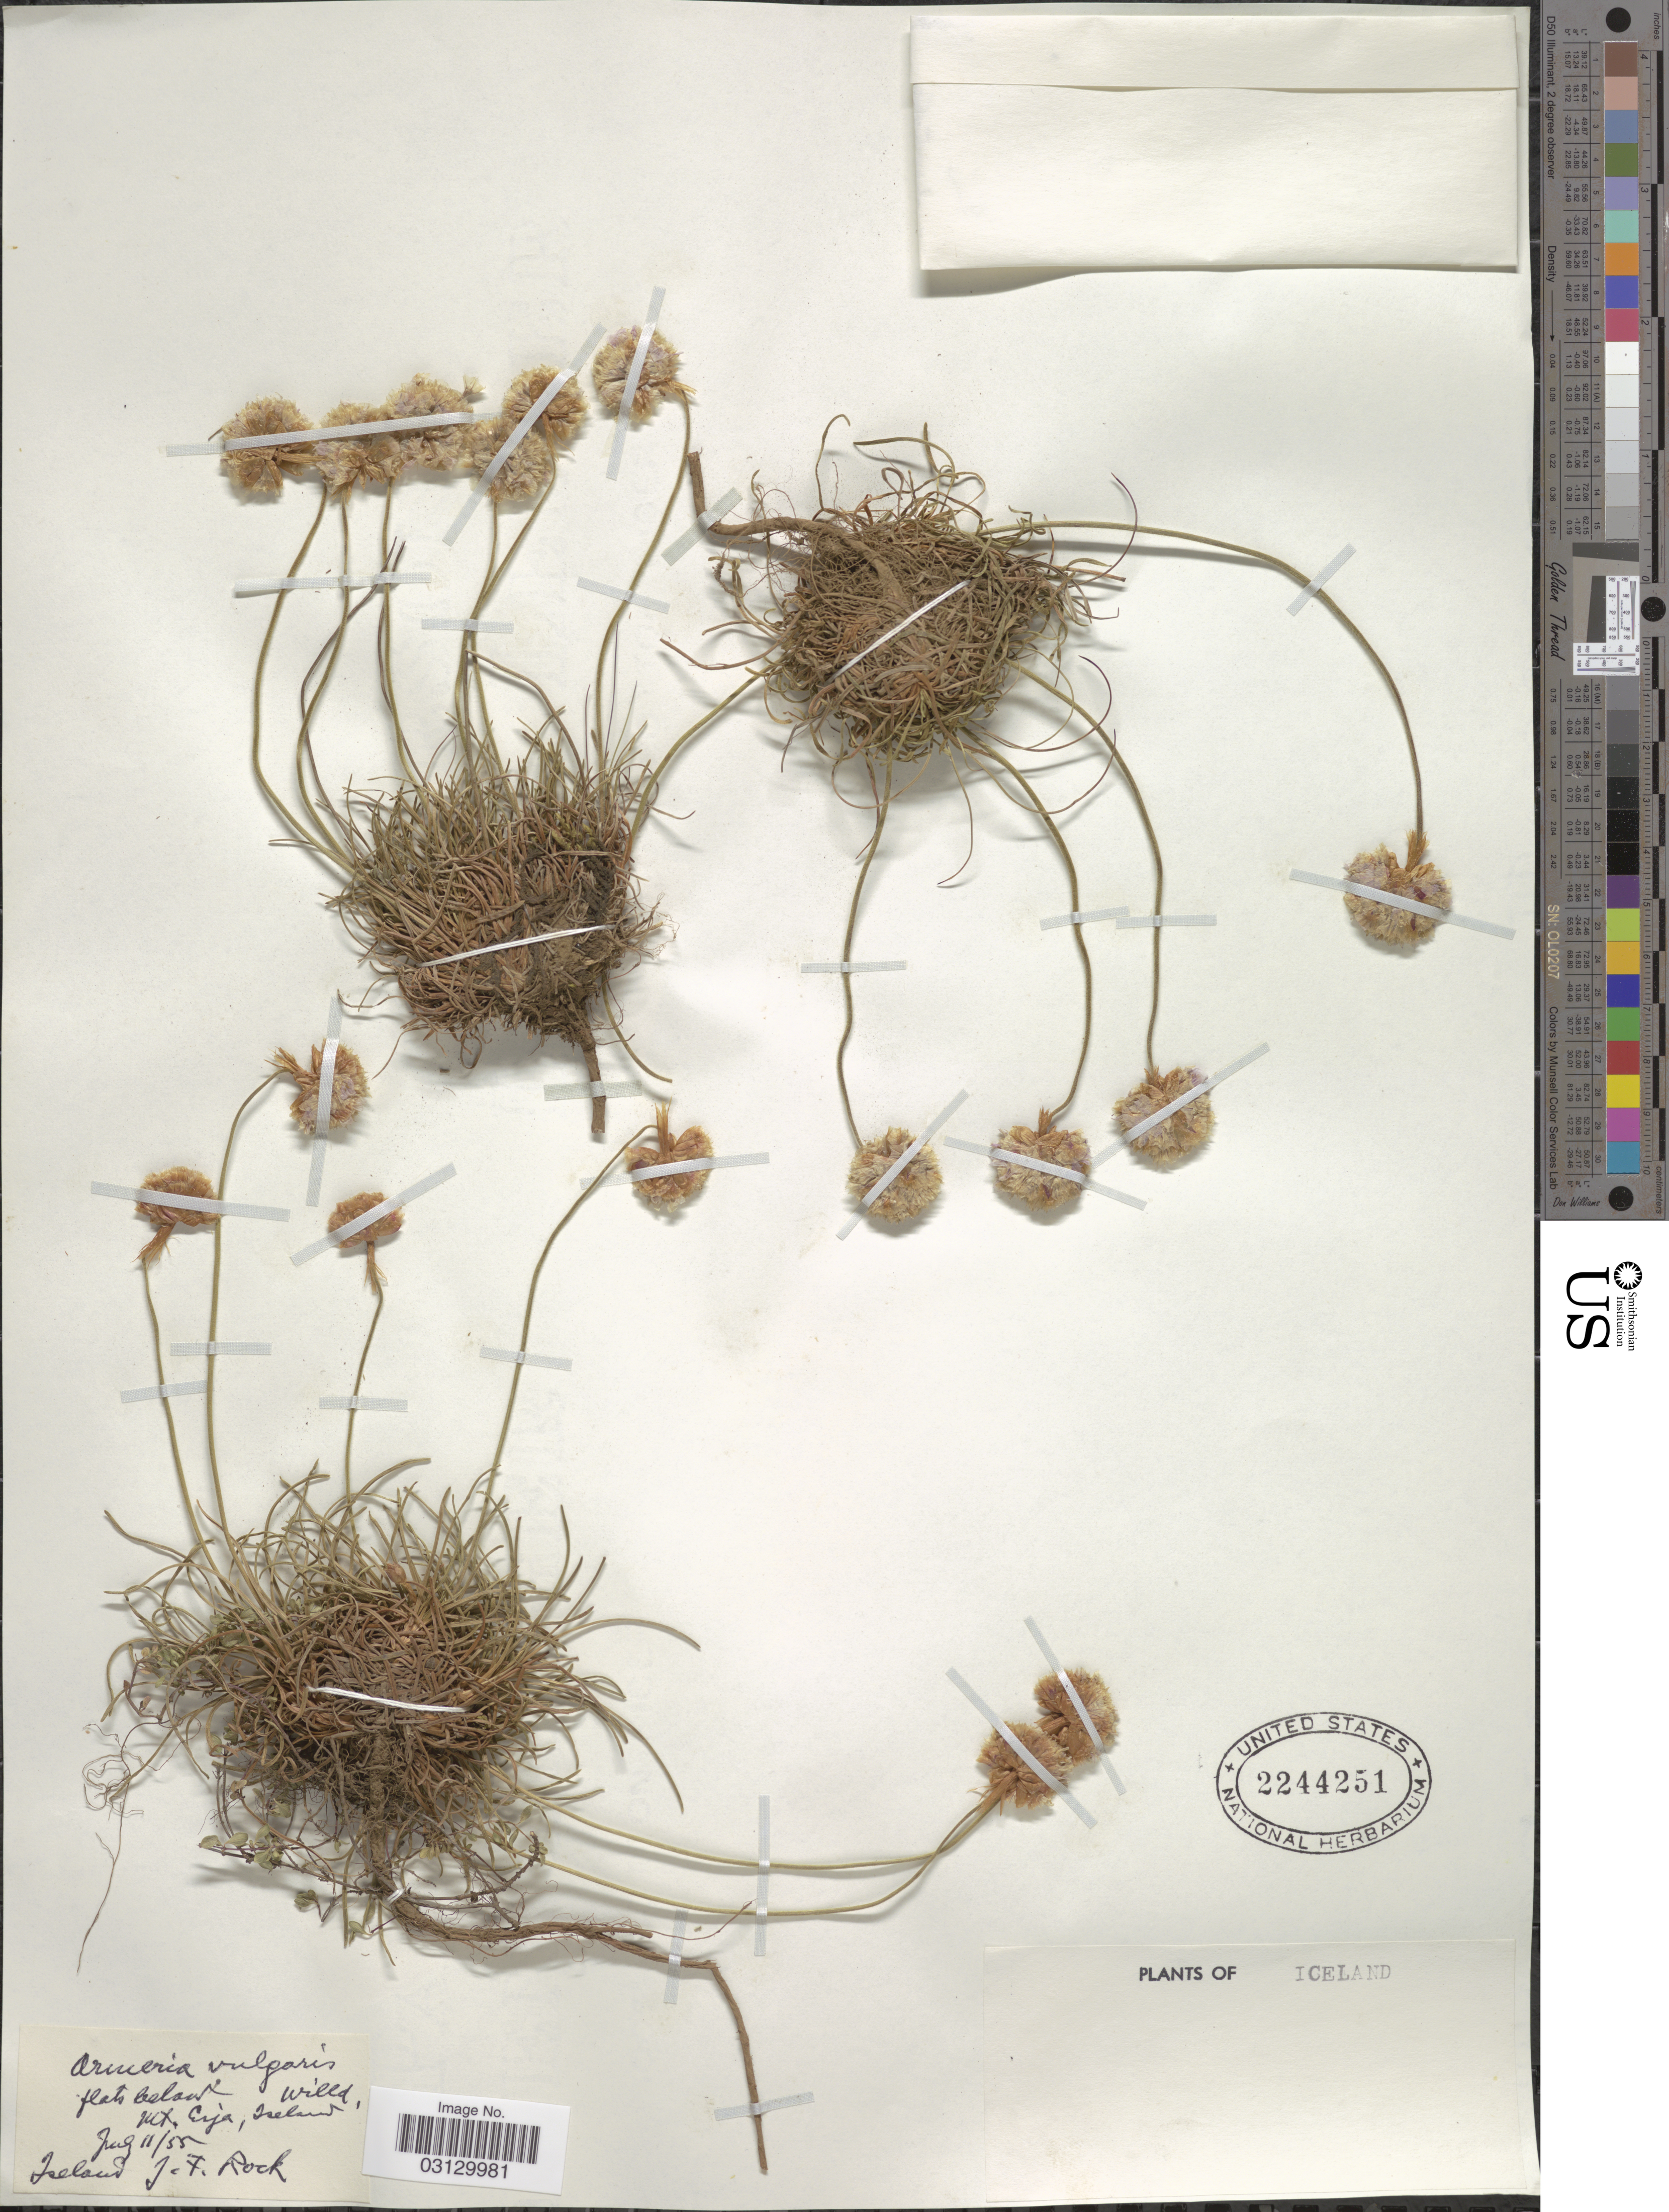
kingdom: Plantae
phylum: Tracheophyta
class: Magnoliopsida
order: Caryophyllales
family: Plumbaginaceae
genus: Armeria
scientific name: Armeria maritima subsp. maritima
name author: (Mill.) Willd.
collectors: J. Rock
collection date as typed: Transcribed d/m/y: 11/7/55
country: Iceland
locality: Mt. Esja.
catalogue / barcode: US 2244251